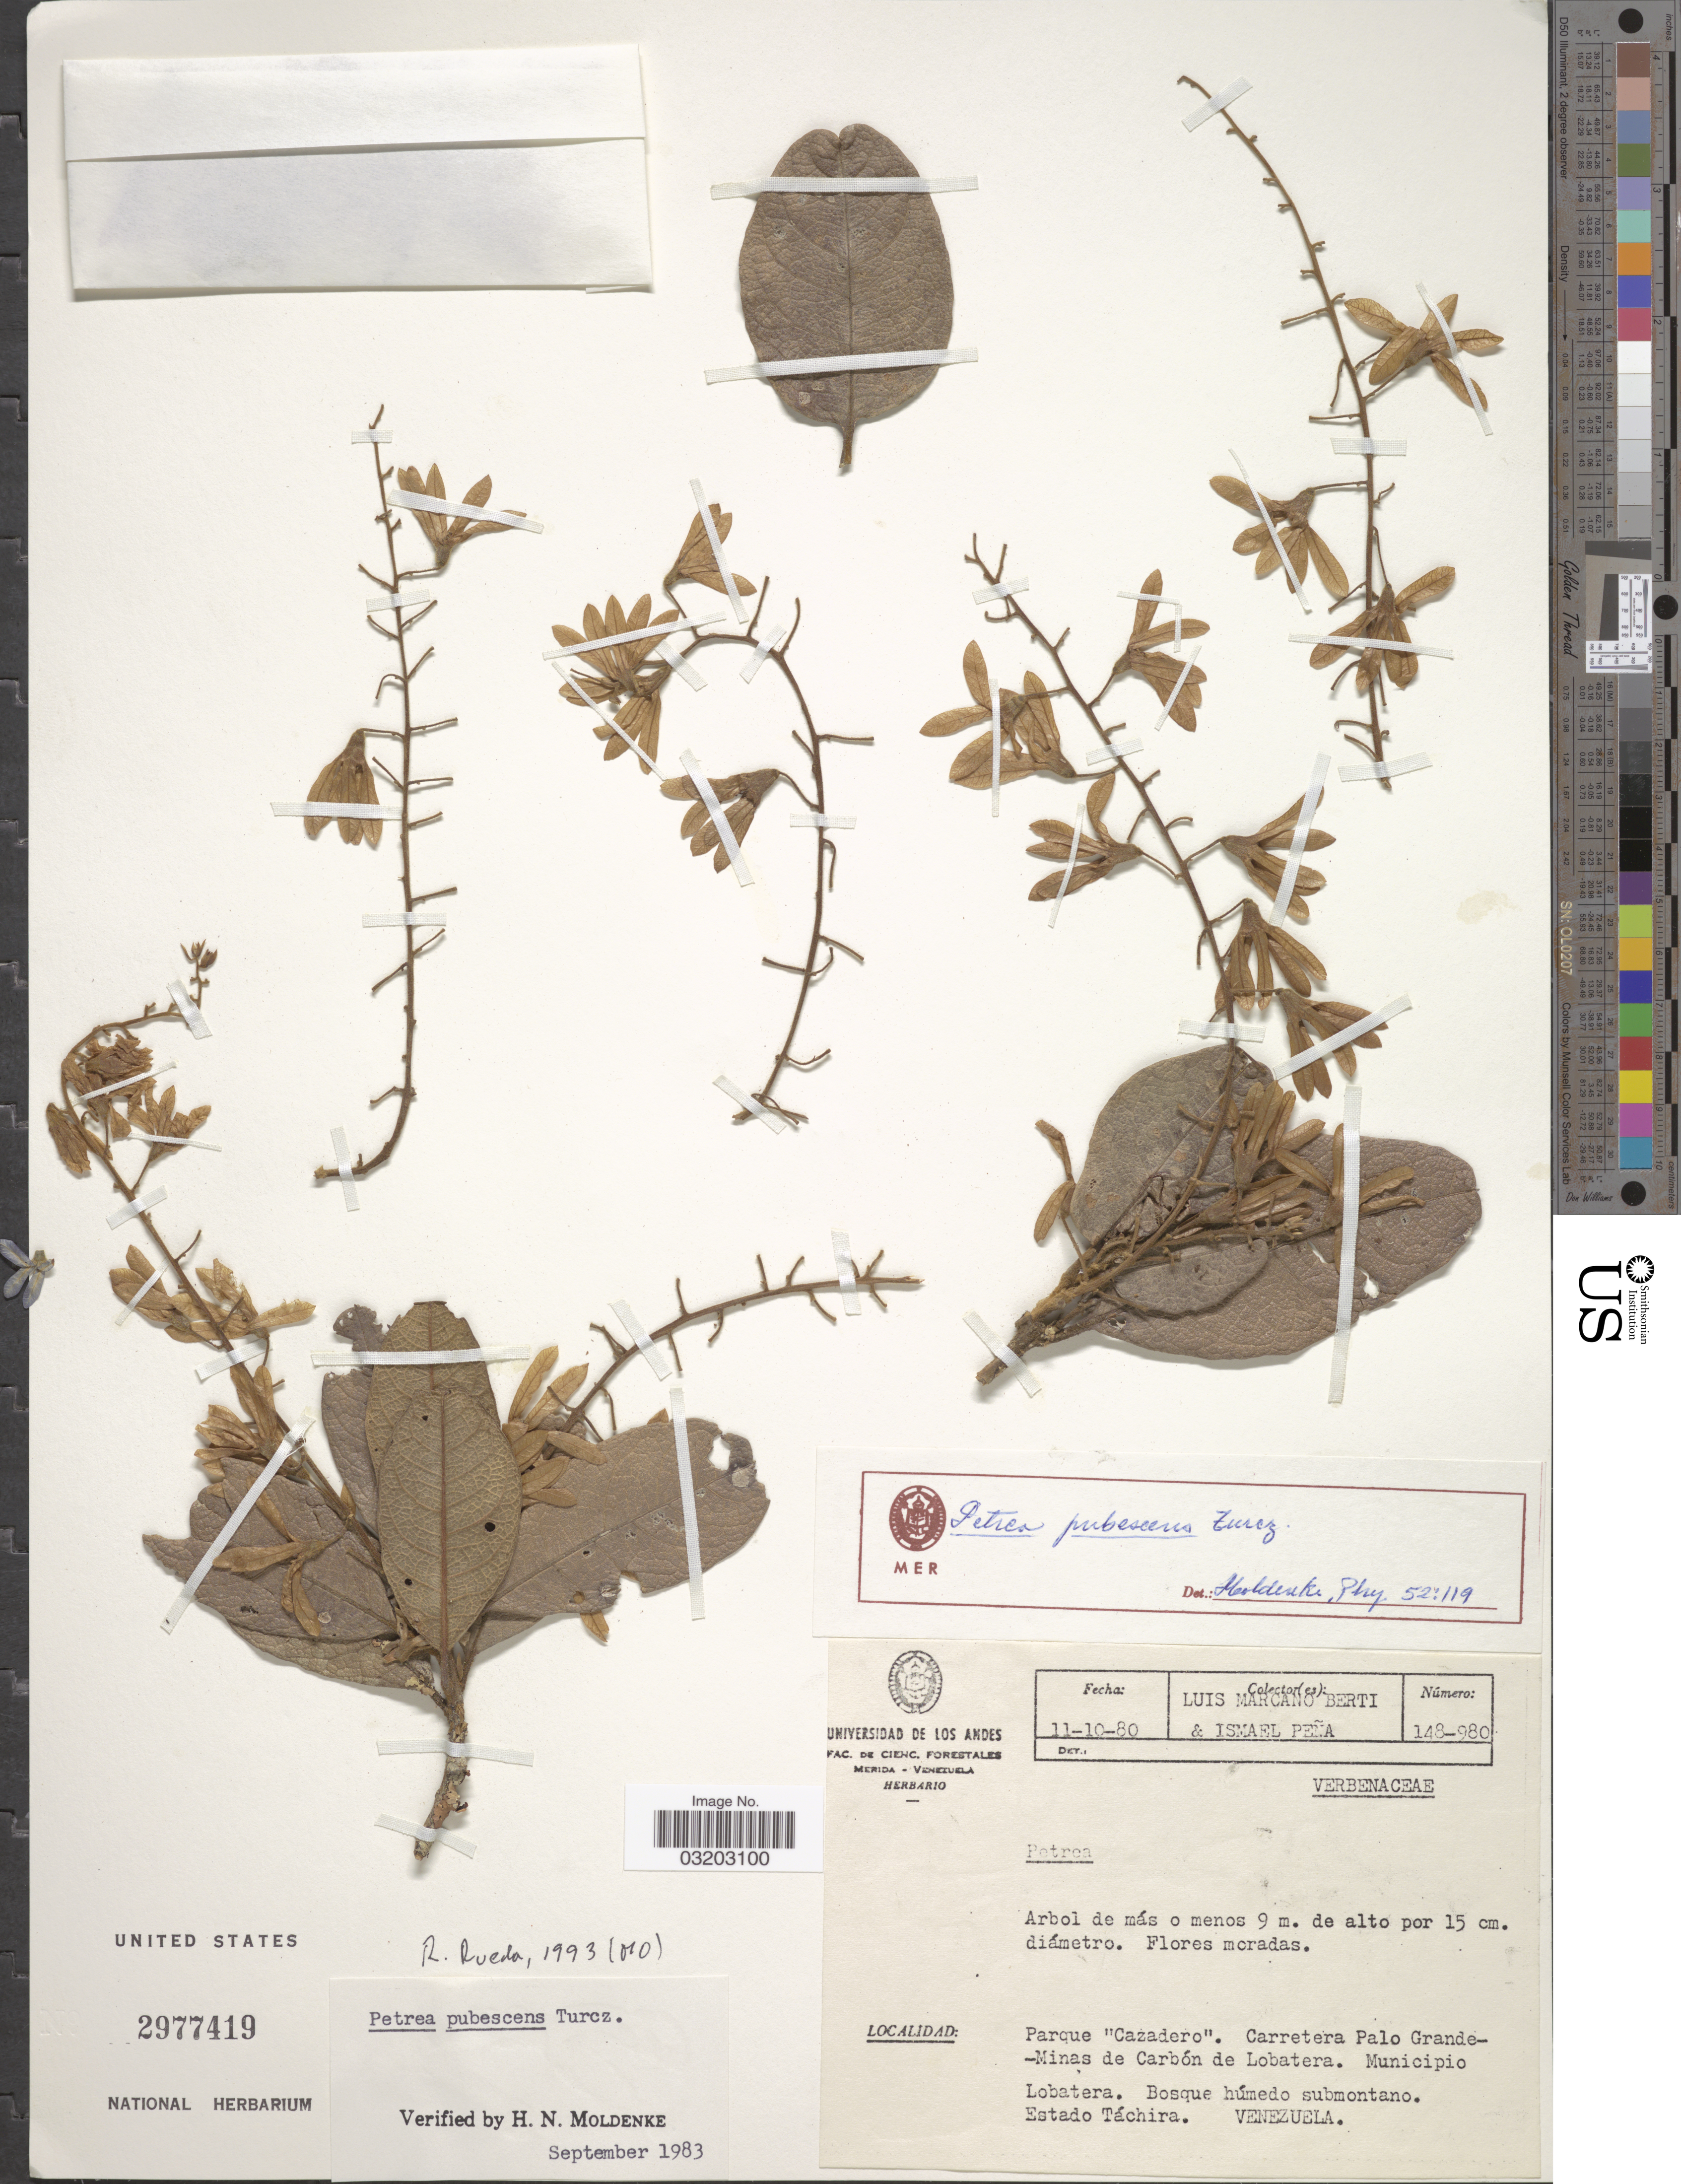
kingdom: Plantae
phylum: Tracheophyta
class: Magnoliopsida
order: Lamiales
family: Verbenaceae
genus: Petrea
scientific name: Petrea pubescens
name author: Turcz.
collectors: L. Marcano-Berti & I. Pena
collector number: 148-980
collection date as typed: Transcribed d/m/y: 11/10/80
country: Venezuela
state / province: Tachira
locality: Parque "Cazadero". Carretera Palo Grande-Minas de Carbón de Lobatera. Municipio Lobatera.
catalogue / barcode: US 2977419